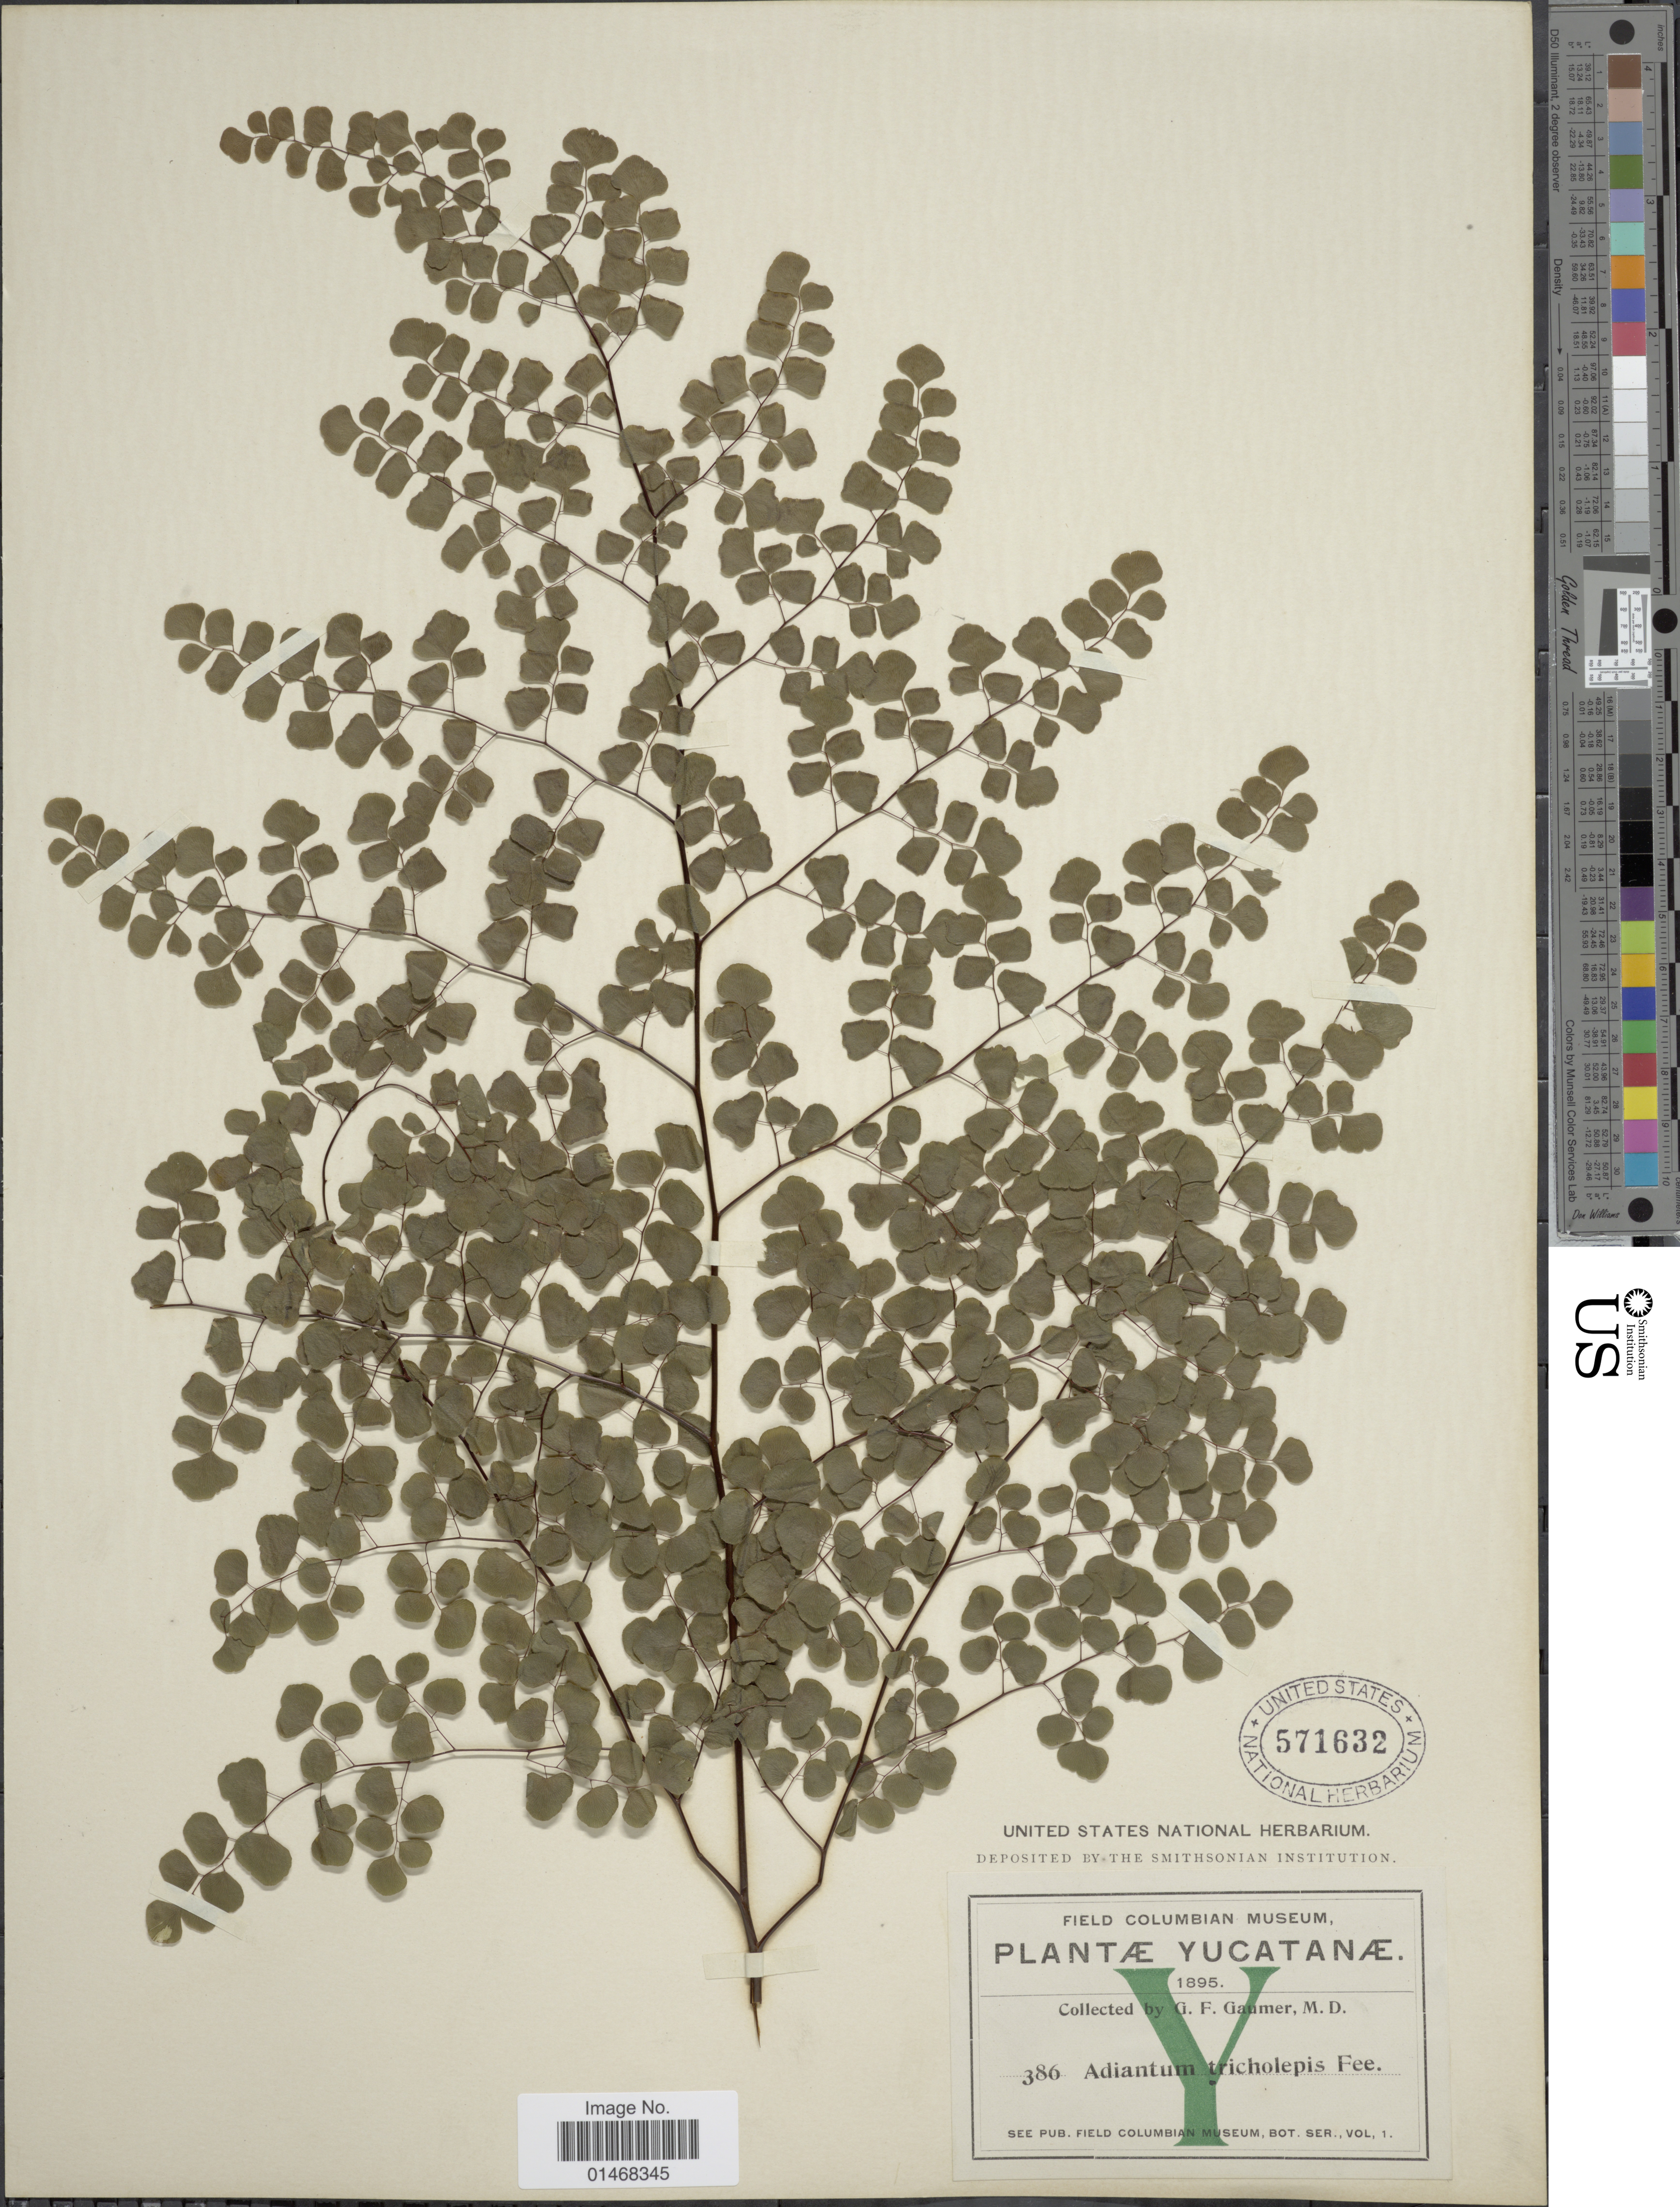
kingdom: Plantae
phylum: Tracheophyta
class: Polypodiopsida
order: Polypodiales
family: Pteridaceae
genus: Adiantum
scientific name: Adiantum tricholepis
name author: Fée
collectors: G. F. Gaumer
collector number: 386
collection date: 1895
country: Mexico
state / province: Yucatán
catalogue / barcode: US 571632